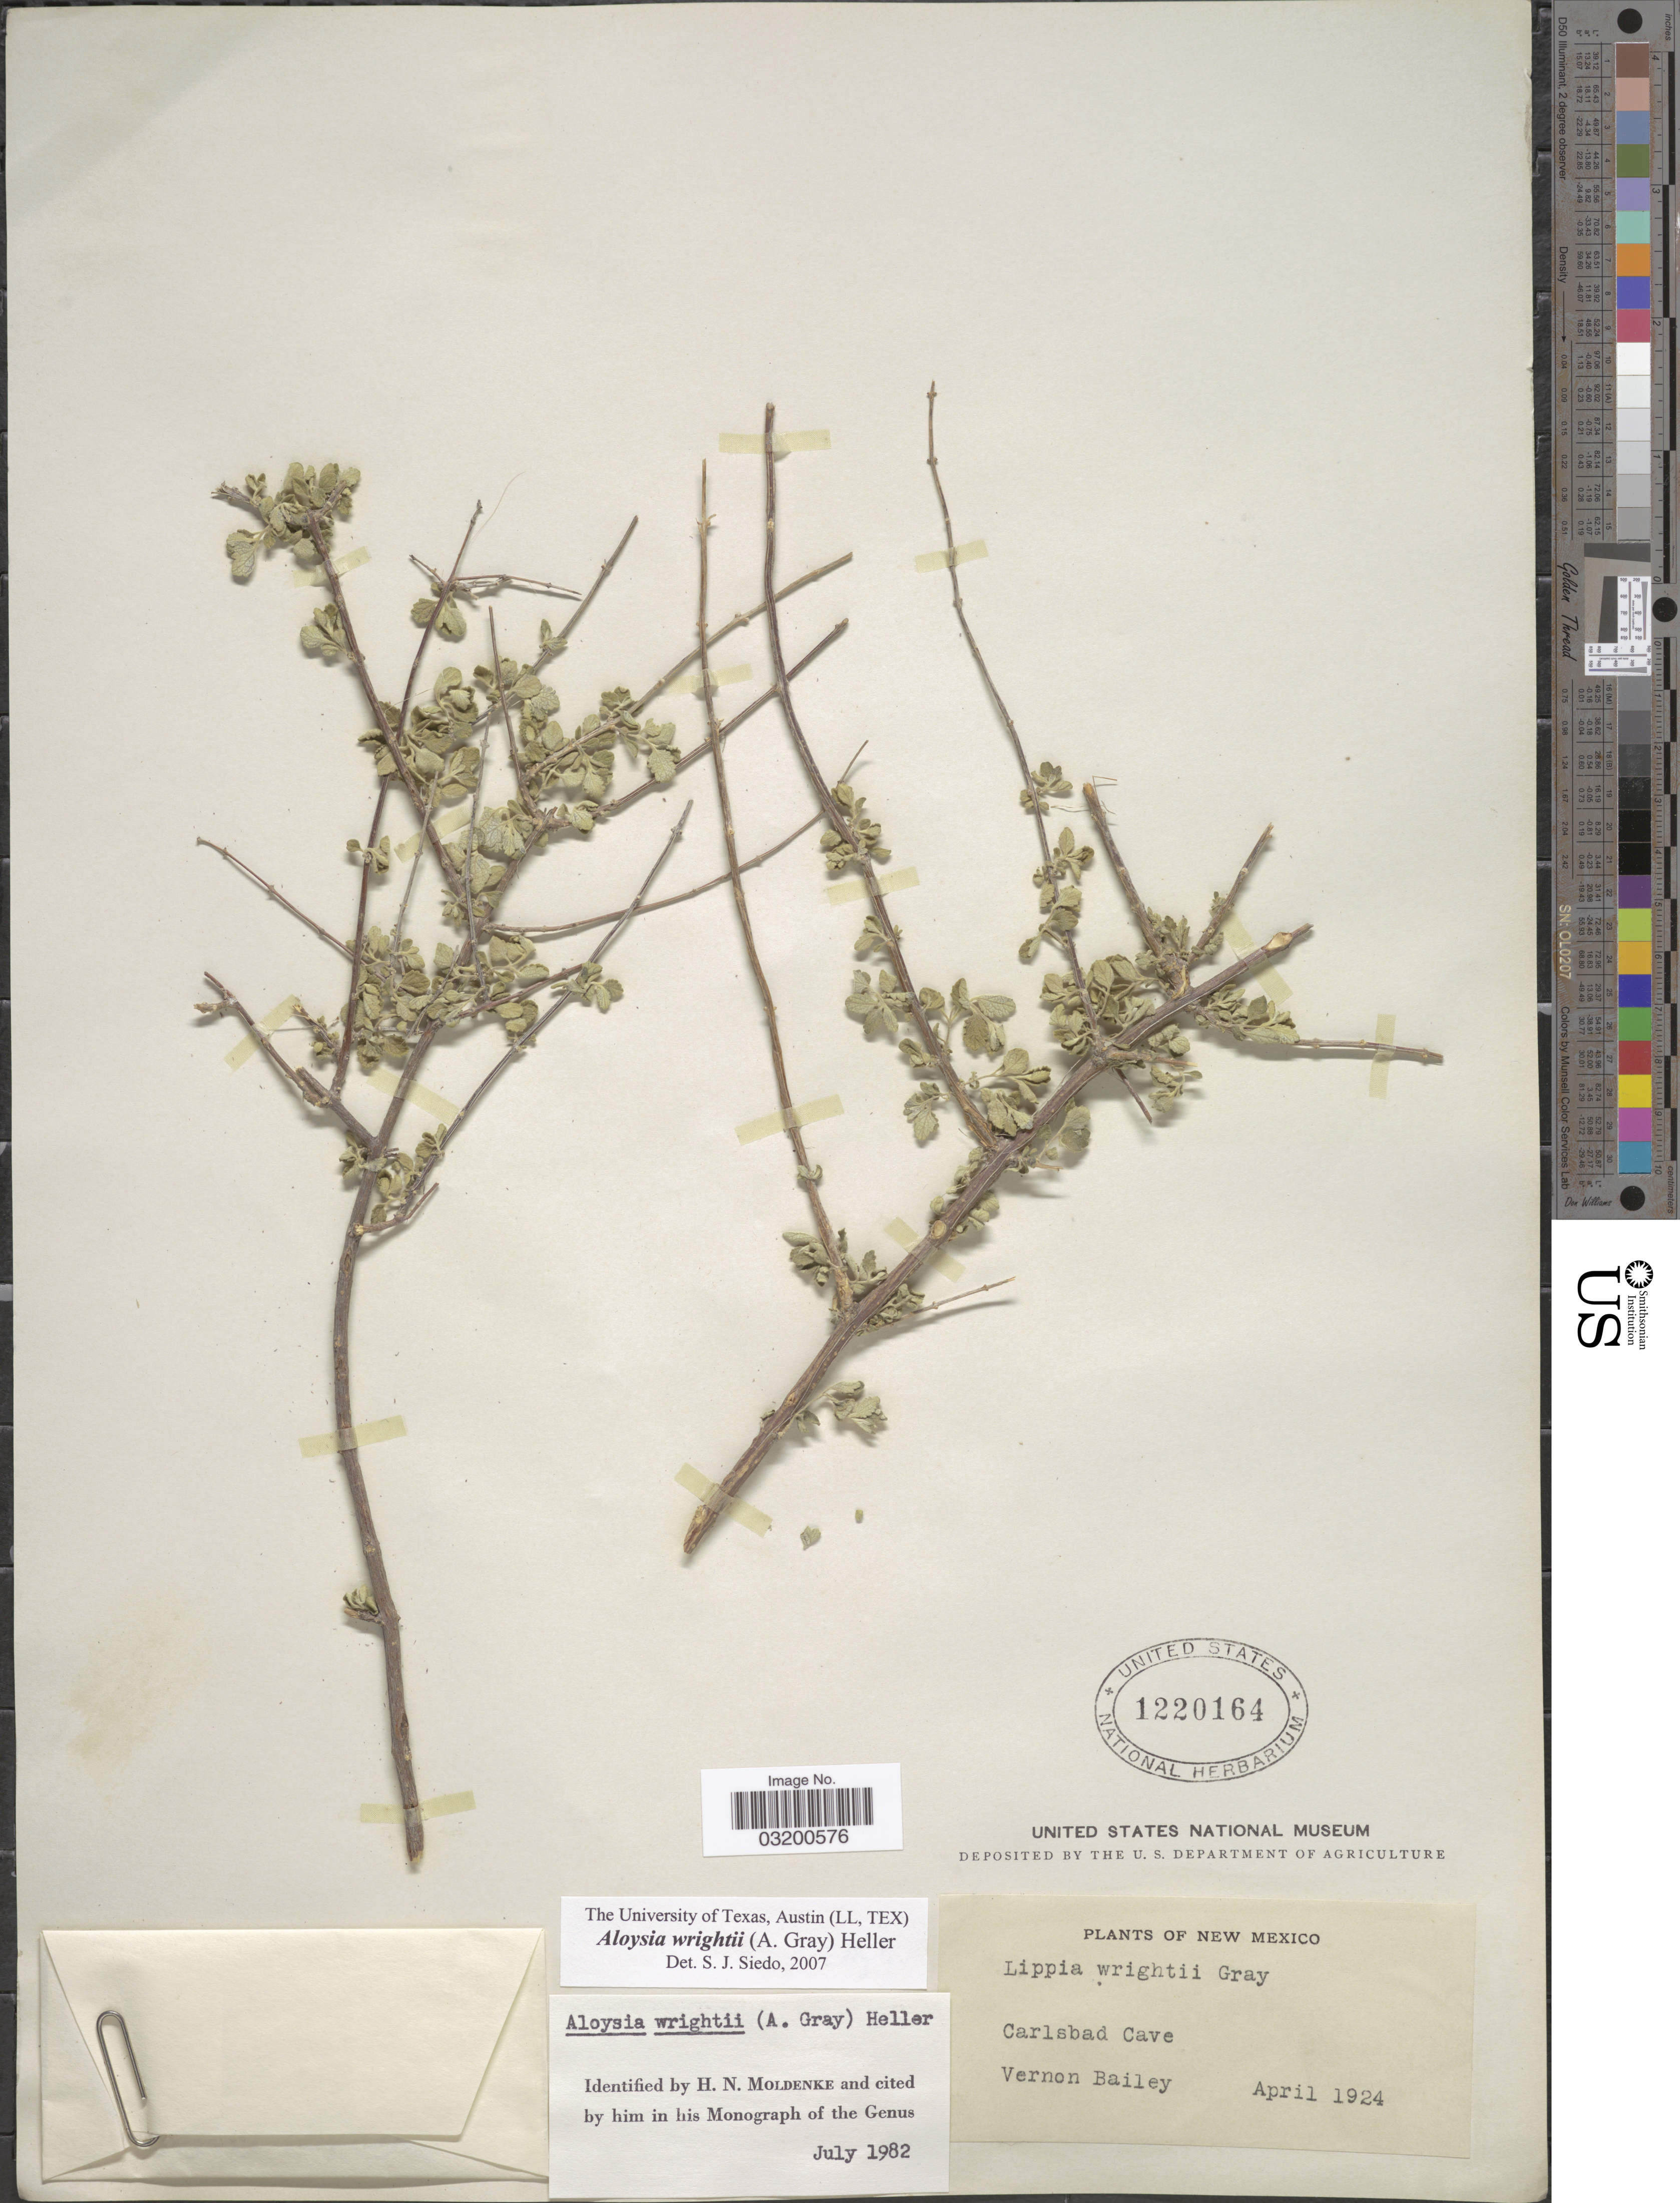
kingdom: Plantae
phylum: Tracheophyta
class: Magnoliopsida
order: Lamiales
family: Verbenaceae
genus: Aloysia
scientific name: Aloysia wrightii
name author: A. Heller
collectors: V. O. Bailey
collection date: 1924-04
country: United States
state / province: New Mexico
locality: Carlsbad Cave.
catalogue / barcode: US 1220164